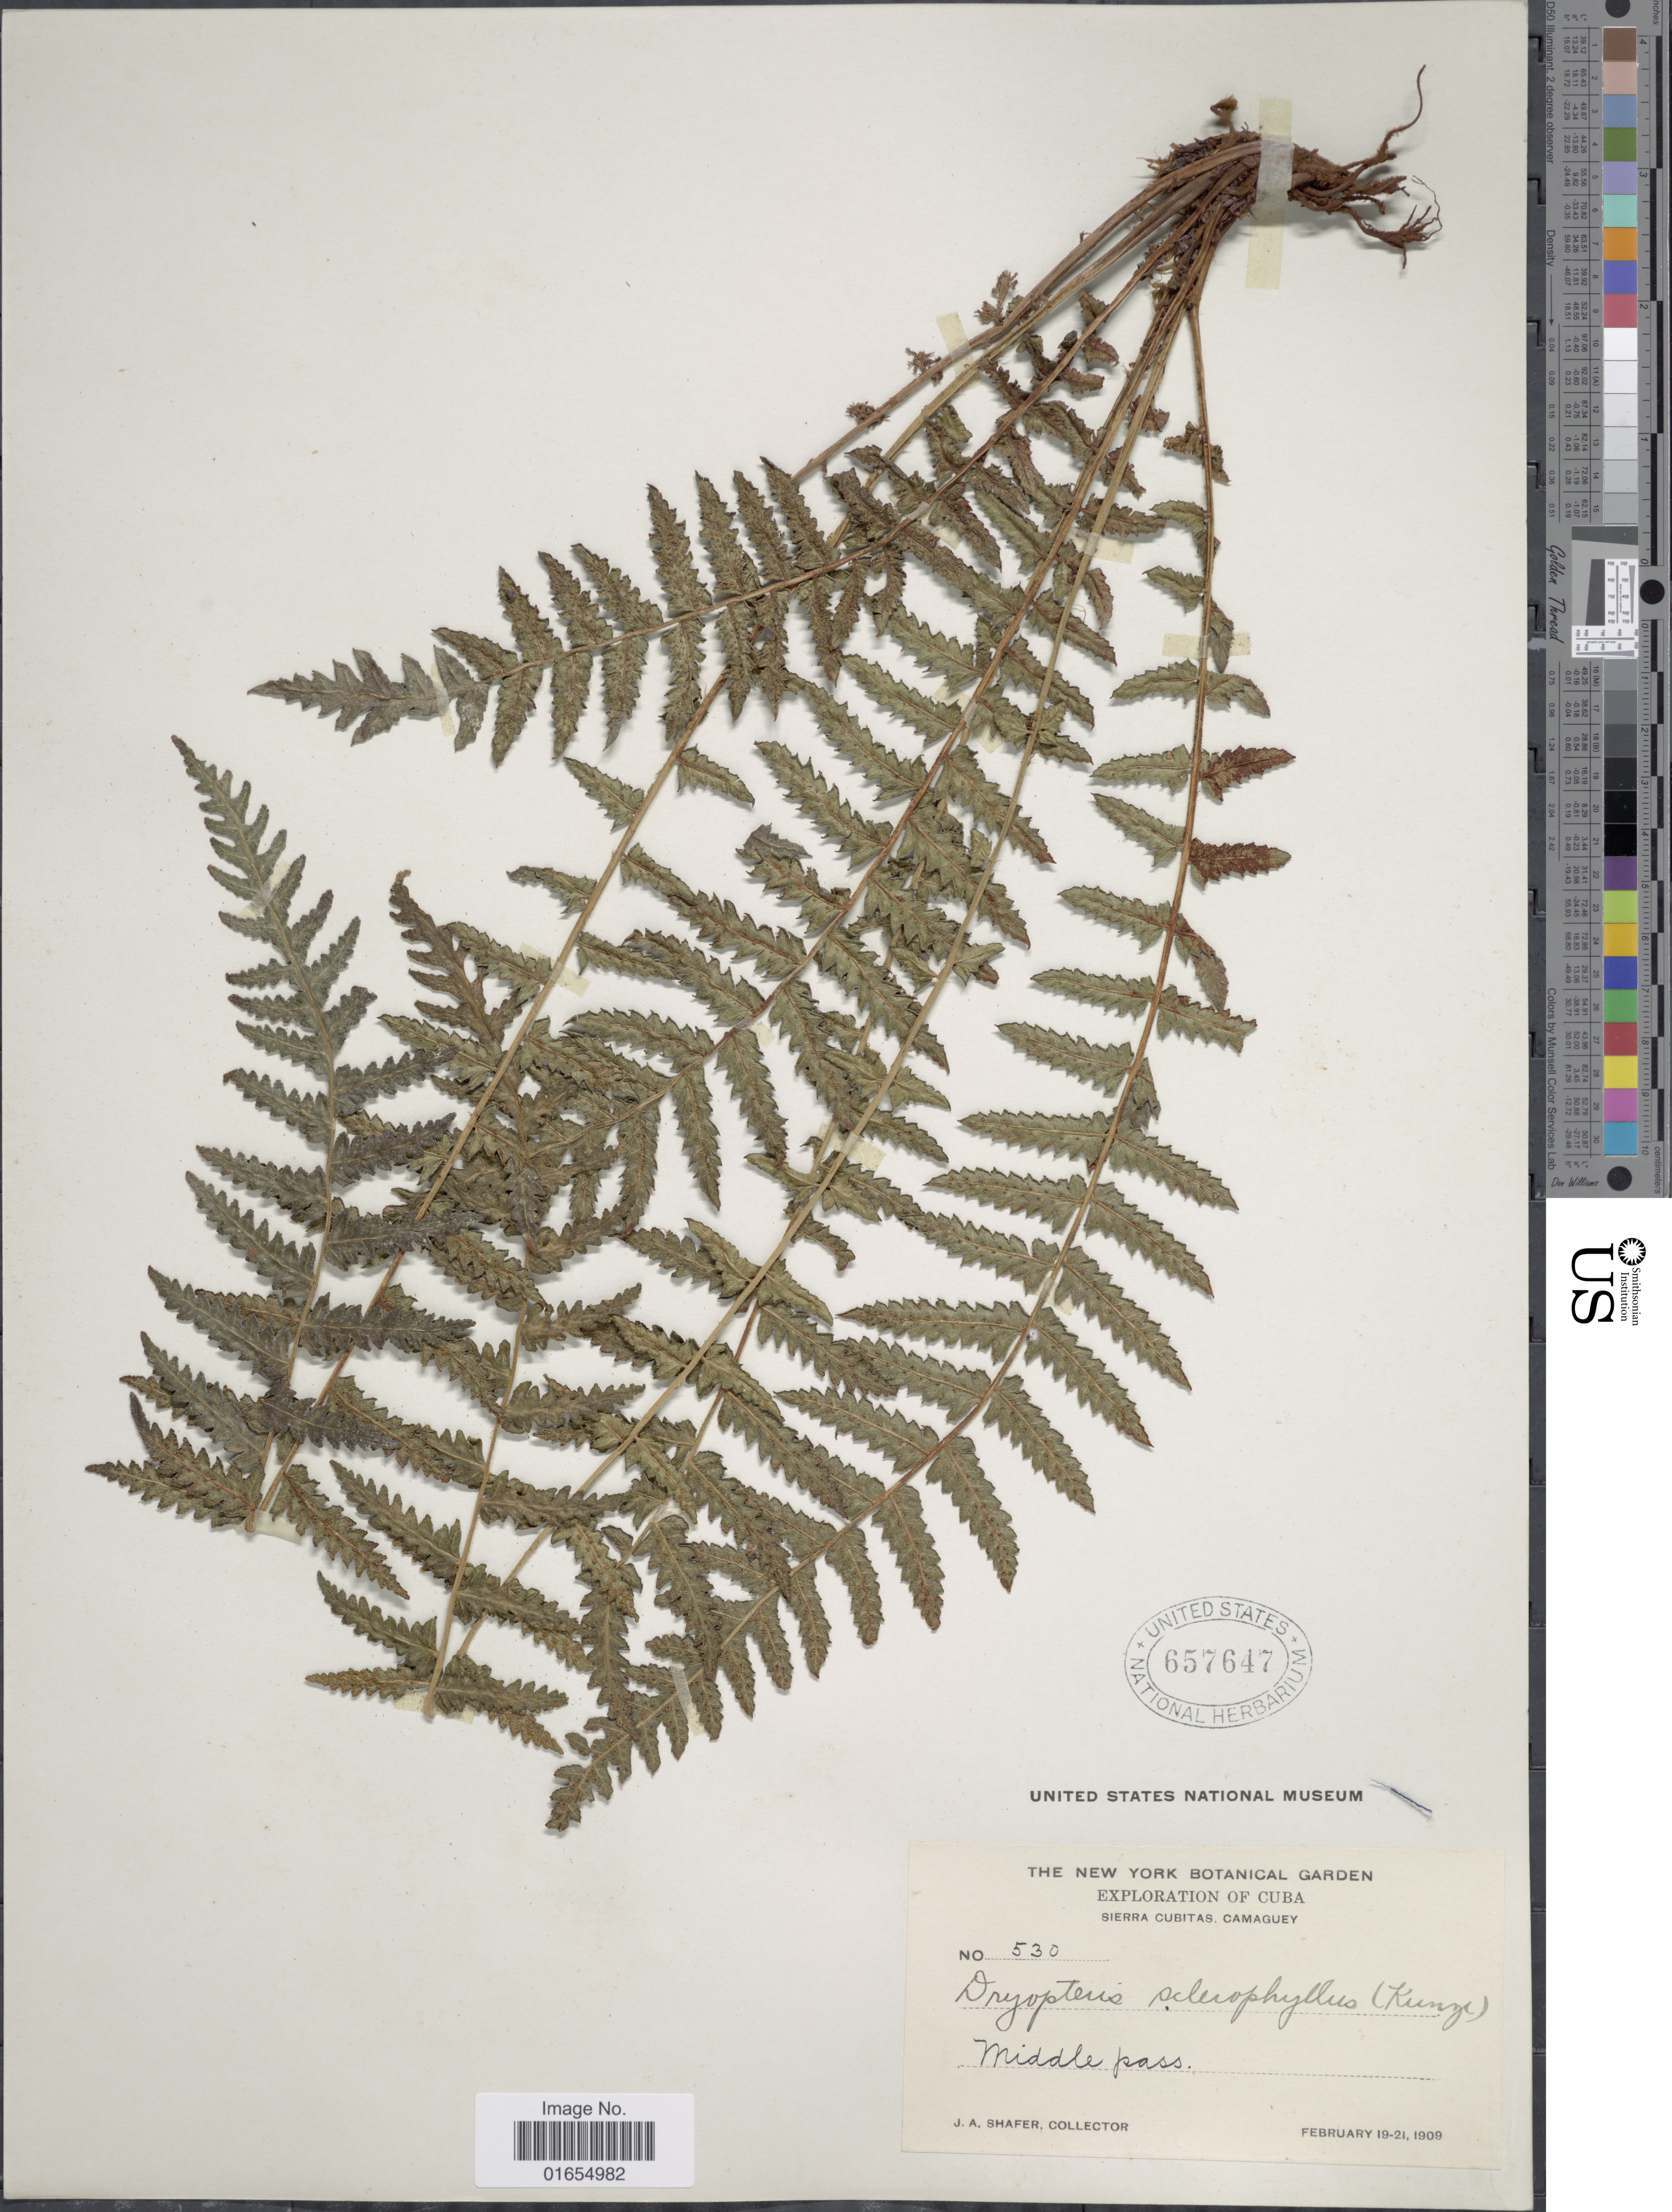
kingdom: Plantae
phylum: Tracheophyta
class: Polypodiopsida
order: Polypodiales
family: Thelypteridaceae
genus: Goniopteris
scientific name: Goniopteris sclerophylla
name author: (Poepp.) C.V. Morton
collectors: J. A. Shafer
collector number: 530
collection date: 1909-02-19/1909-02-21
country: Cuba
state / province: Camagüey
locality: Sierra Cubitas, Middle pass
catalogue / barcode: US 657647